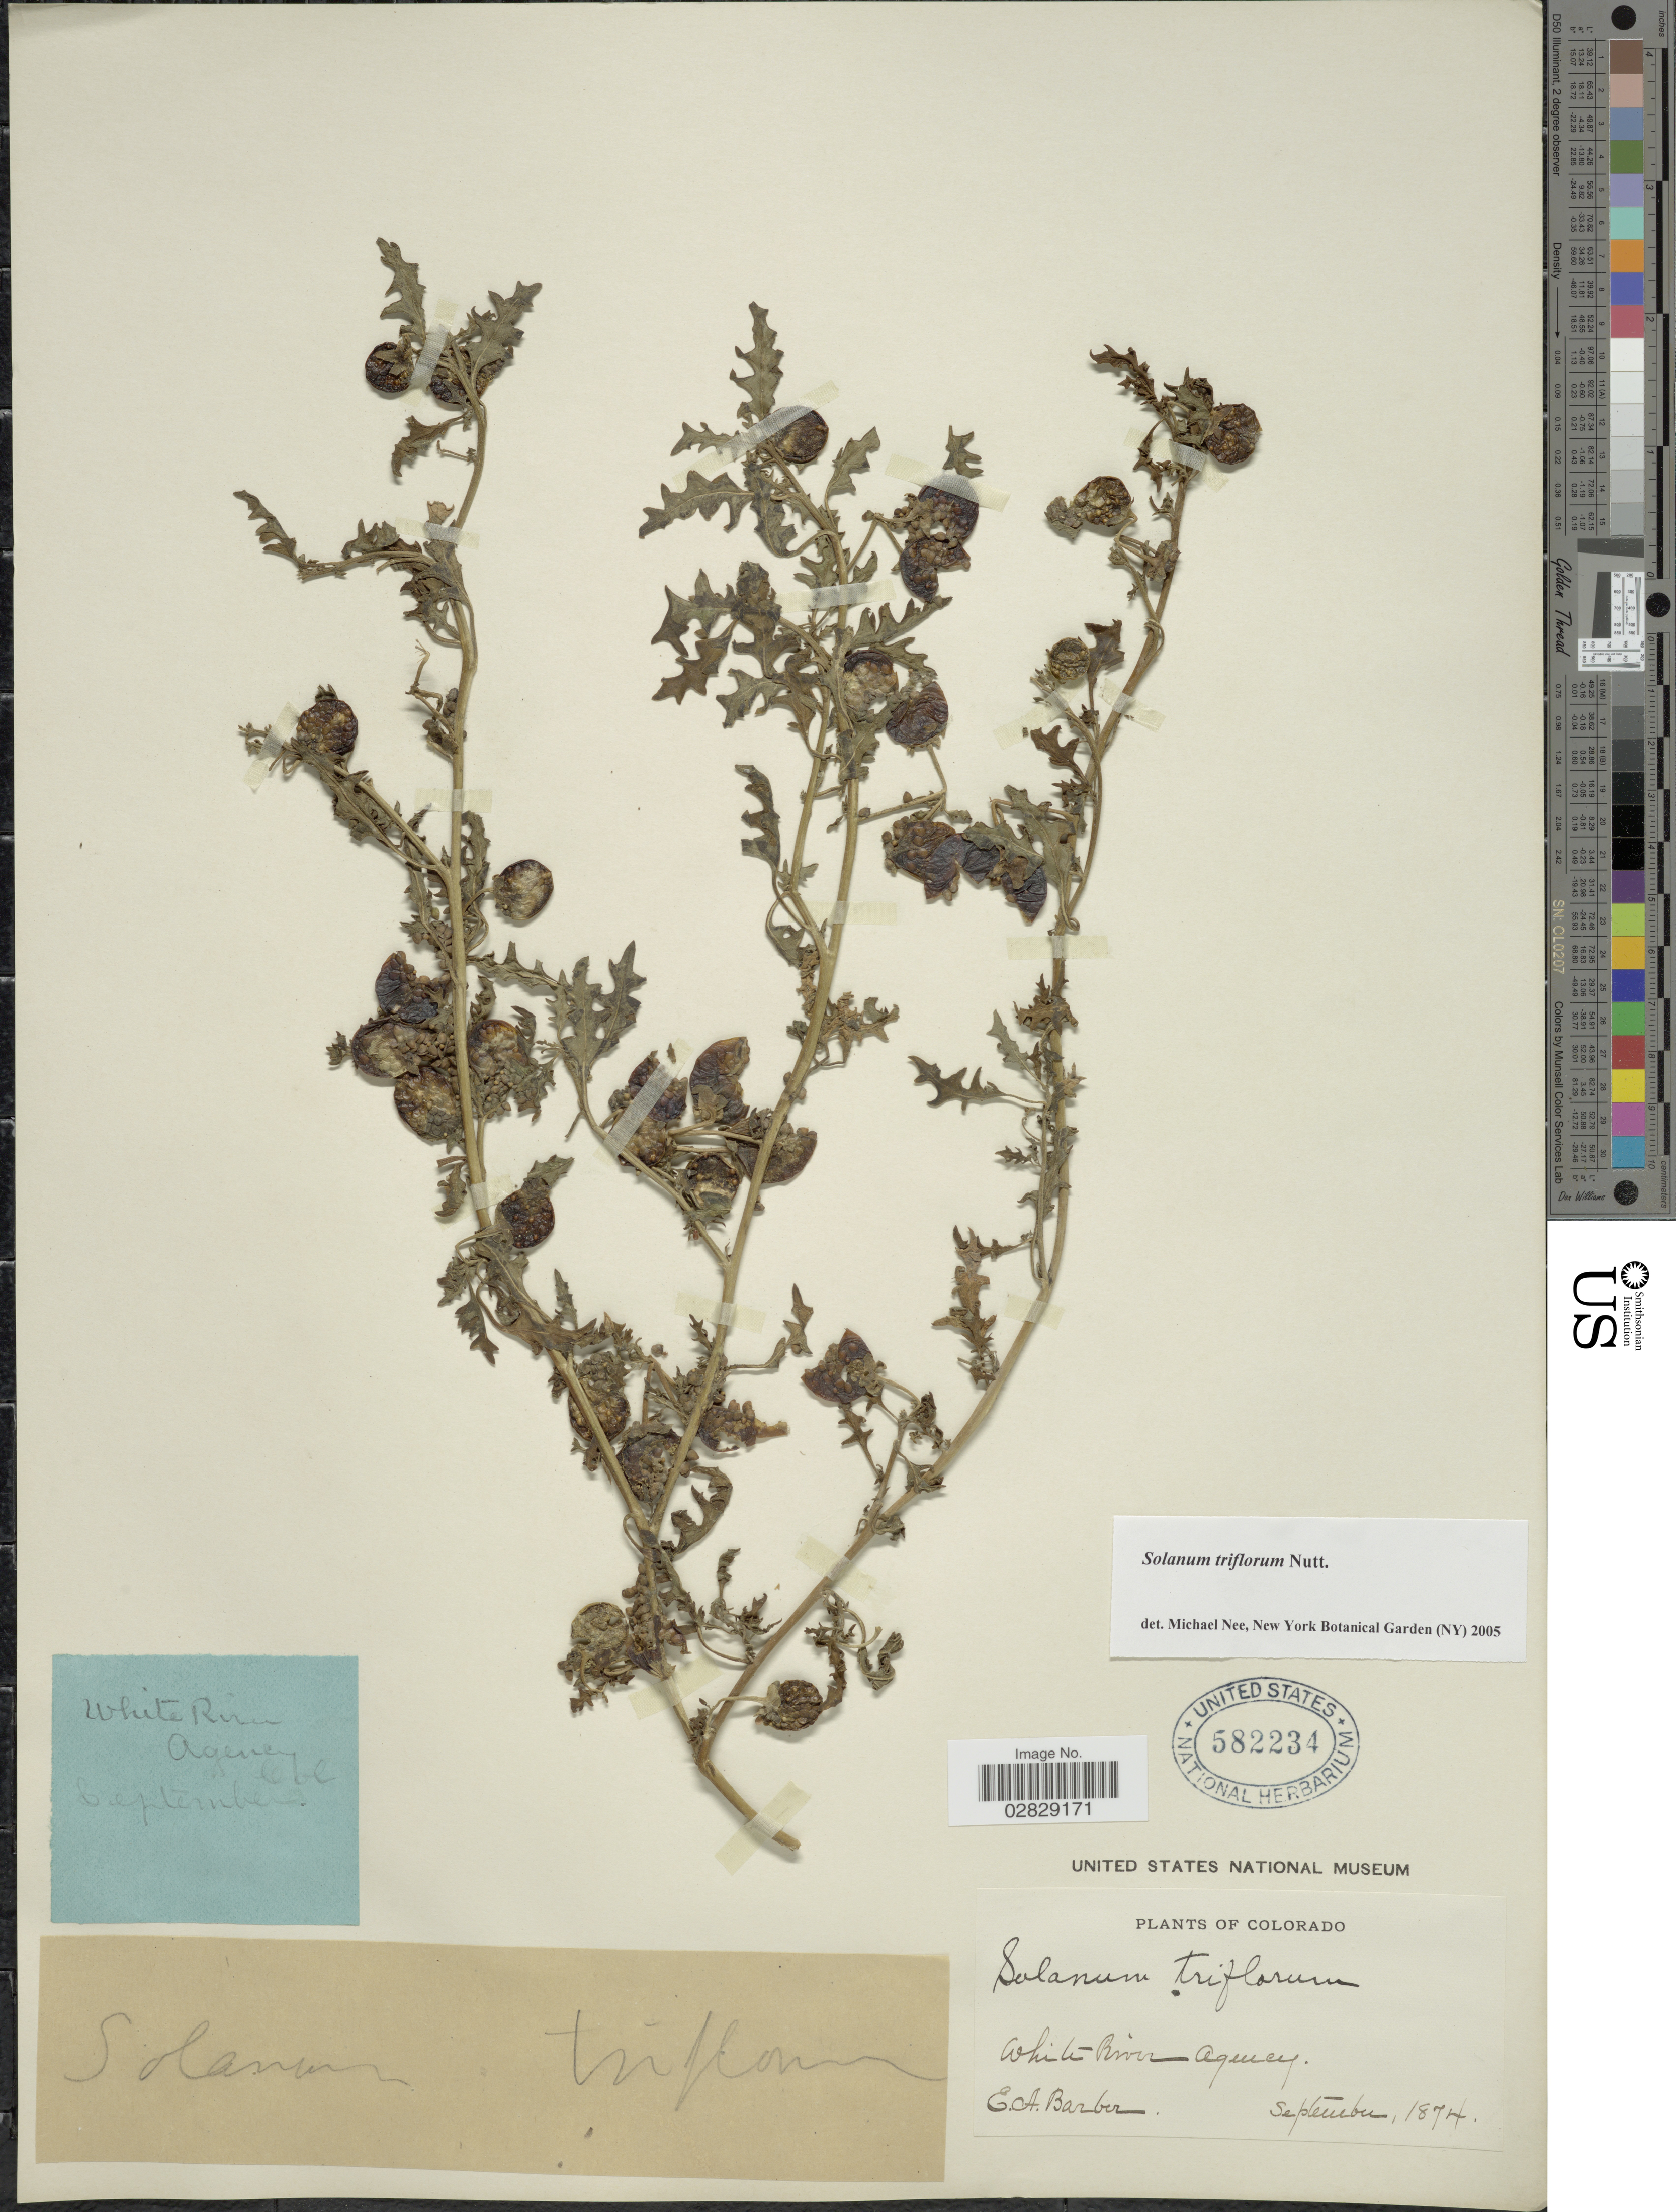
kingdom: Plantae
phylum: Tracheophyta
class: Magnoliopsida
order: Solanales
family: Solanaceae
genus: Solanum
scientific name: Solanum triflorum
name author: Nutt.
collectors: E. Barber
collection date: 1874-09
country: United States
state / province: Colorado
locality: White River, Agency.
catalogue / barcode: US 582234